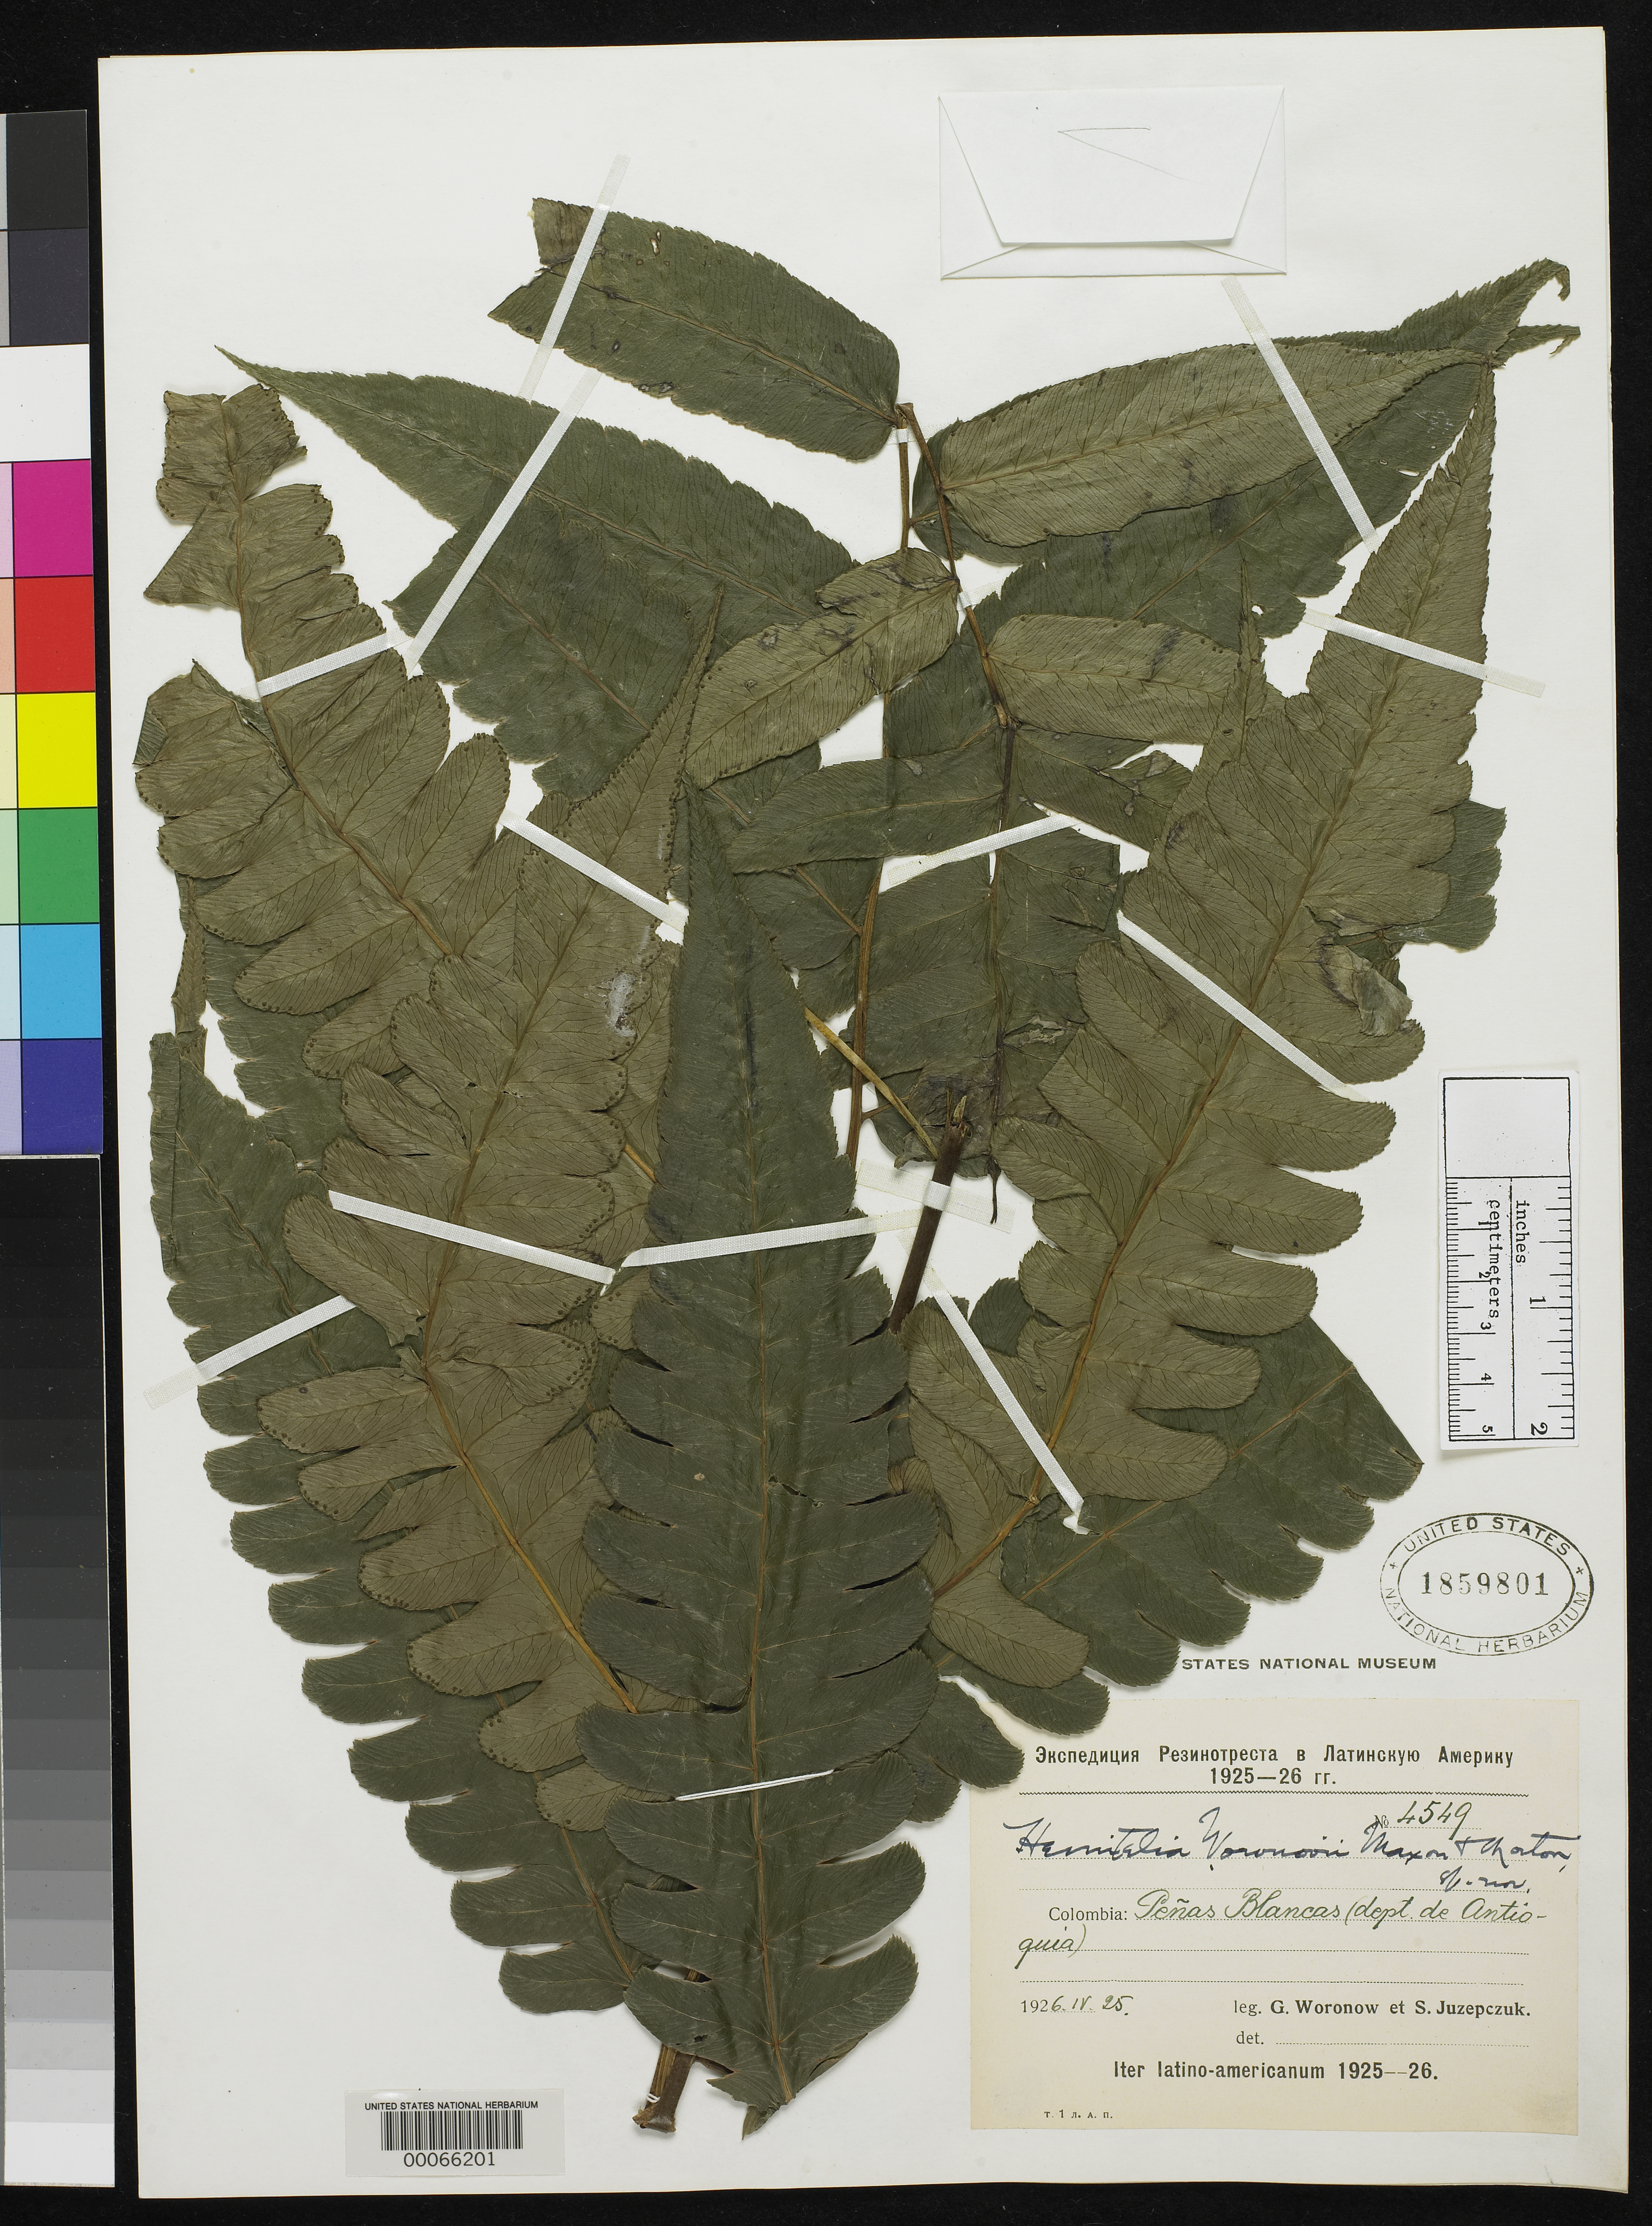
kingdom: Plantae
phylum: Tracheophyta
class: Polypodiopsida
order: Cyatheales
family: Cyatheaceae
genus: Hemitelia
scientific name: Hemitelia woronovii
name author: Maxon & C.V. Morton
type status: Type Collection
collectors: G. Woronow & S. V. Juzepczuk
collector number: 4549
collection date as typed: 25 Apr 1926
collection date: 1926-04-25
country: Colombia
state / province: Antioquia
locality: Penas Blancas. (Nicargua?)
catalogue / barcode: US 1859801